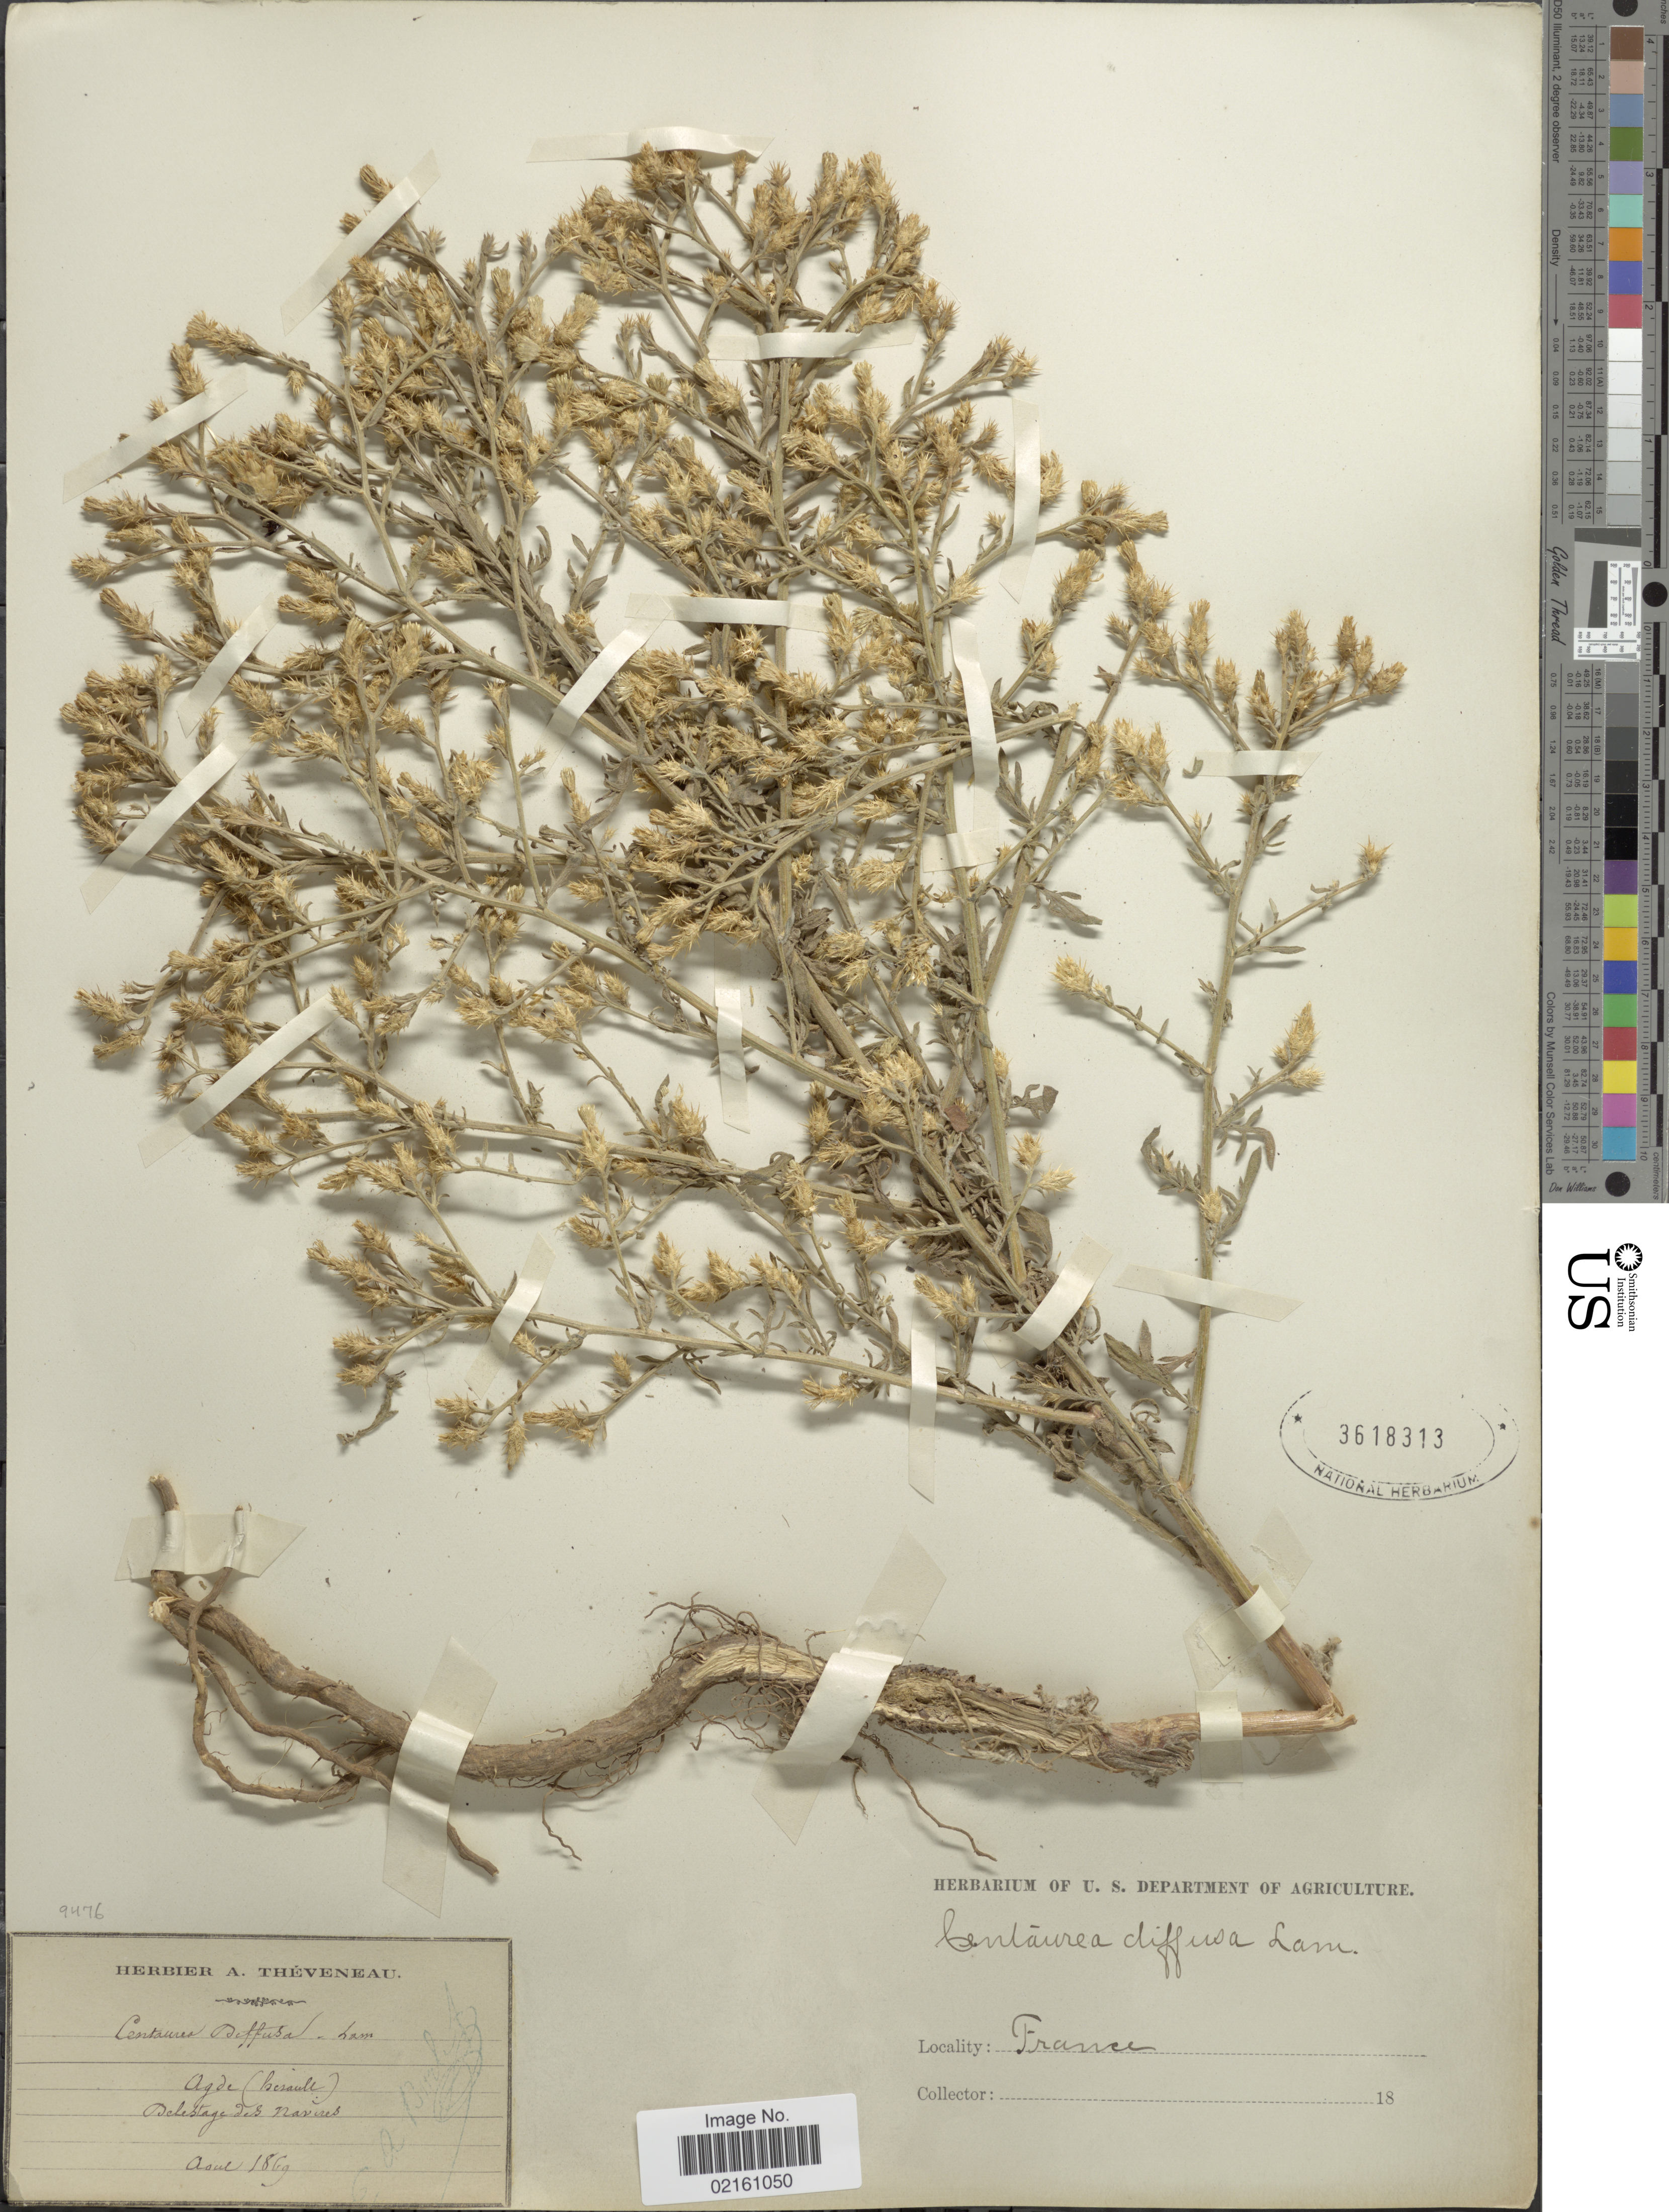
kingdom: Plantae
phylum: Tracheophyta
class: Magnoliopsida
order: Asterales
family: Asteraceae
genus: Centaurea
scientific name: Centaurea diffusa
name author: Lam.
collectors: ex herb. A. Theveneau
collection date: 1869-08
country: France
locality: Agde (besault), Belestage des Navires [interpreted]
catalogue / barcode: US 3618313